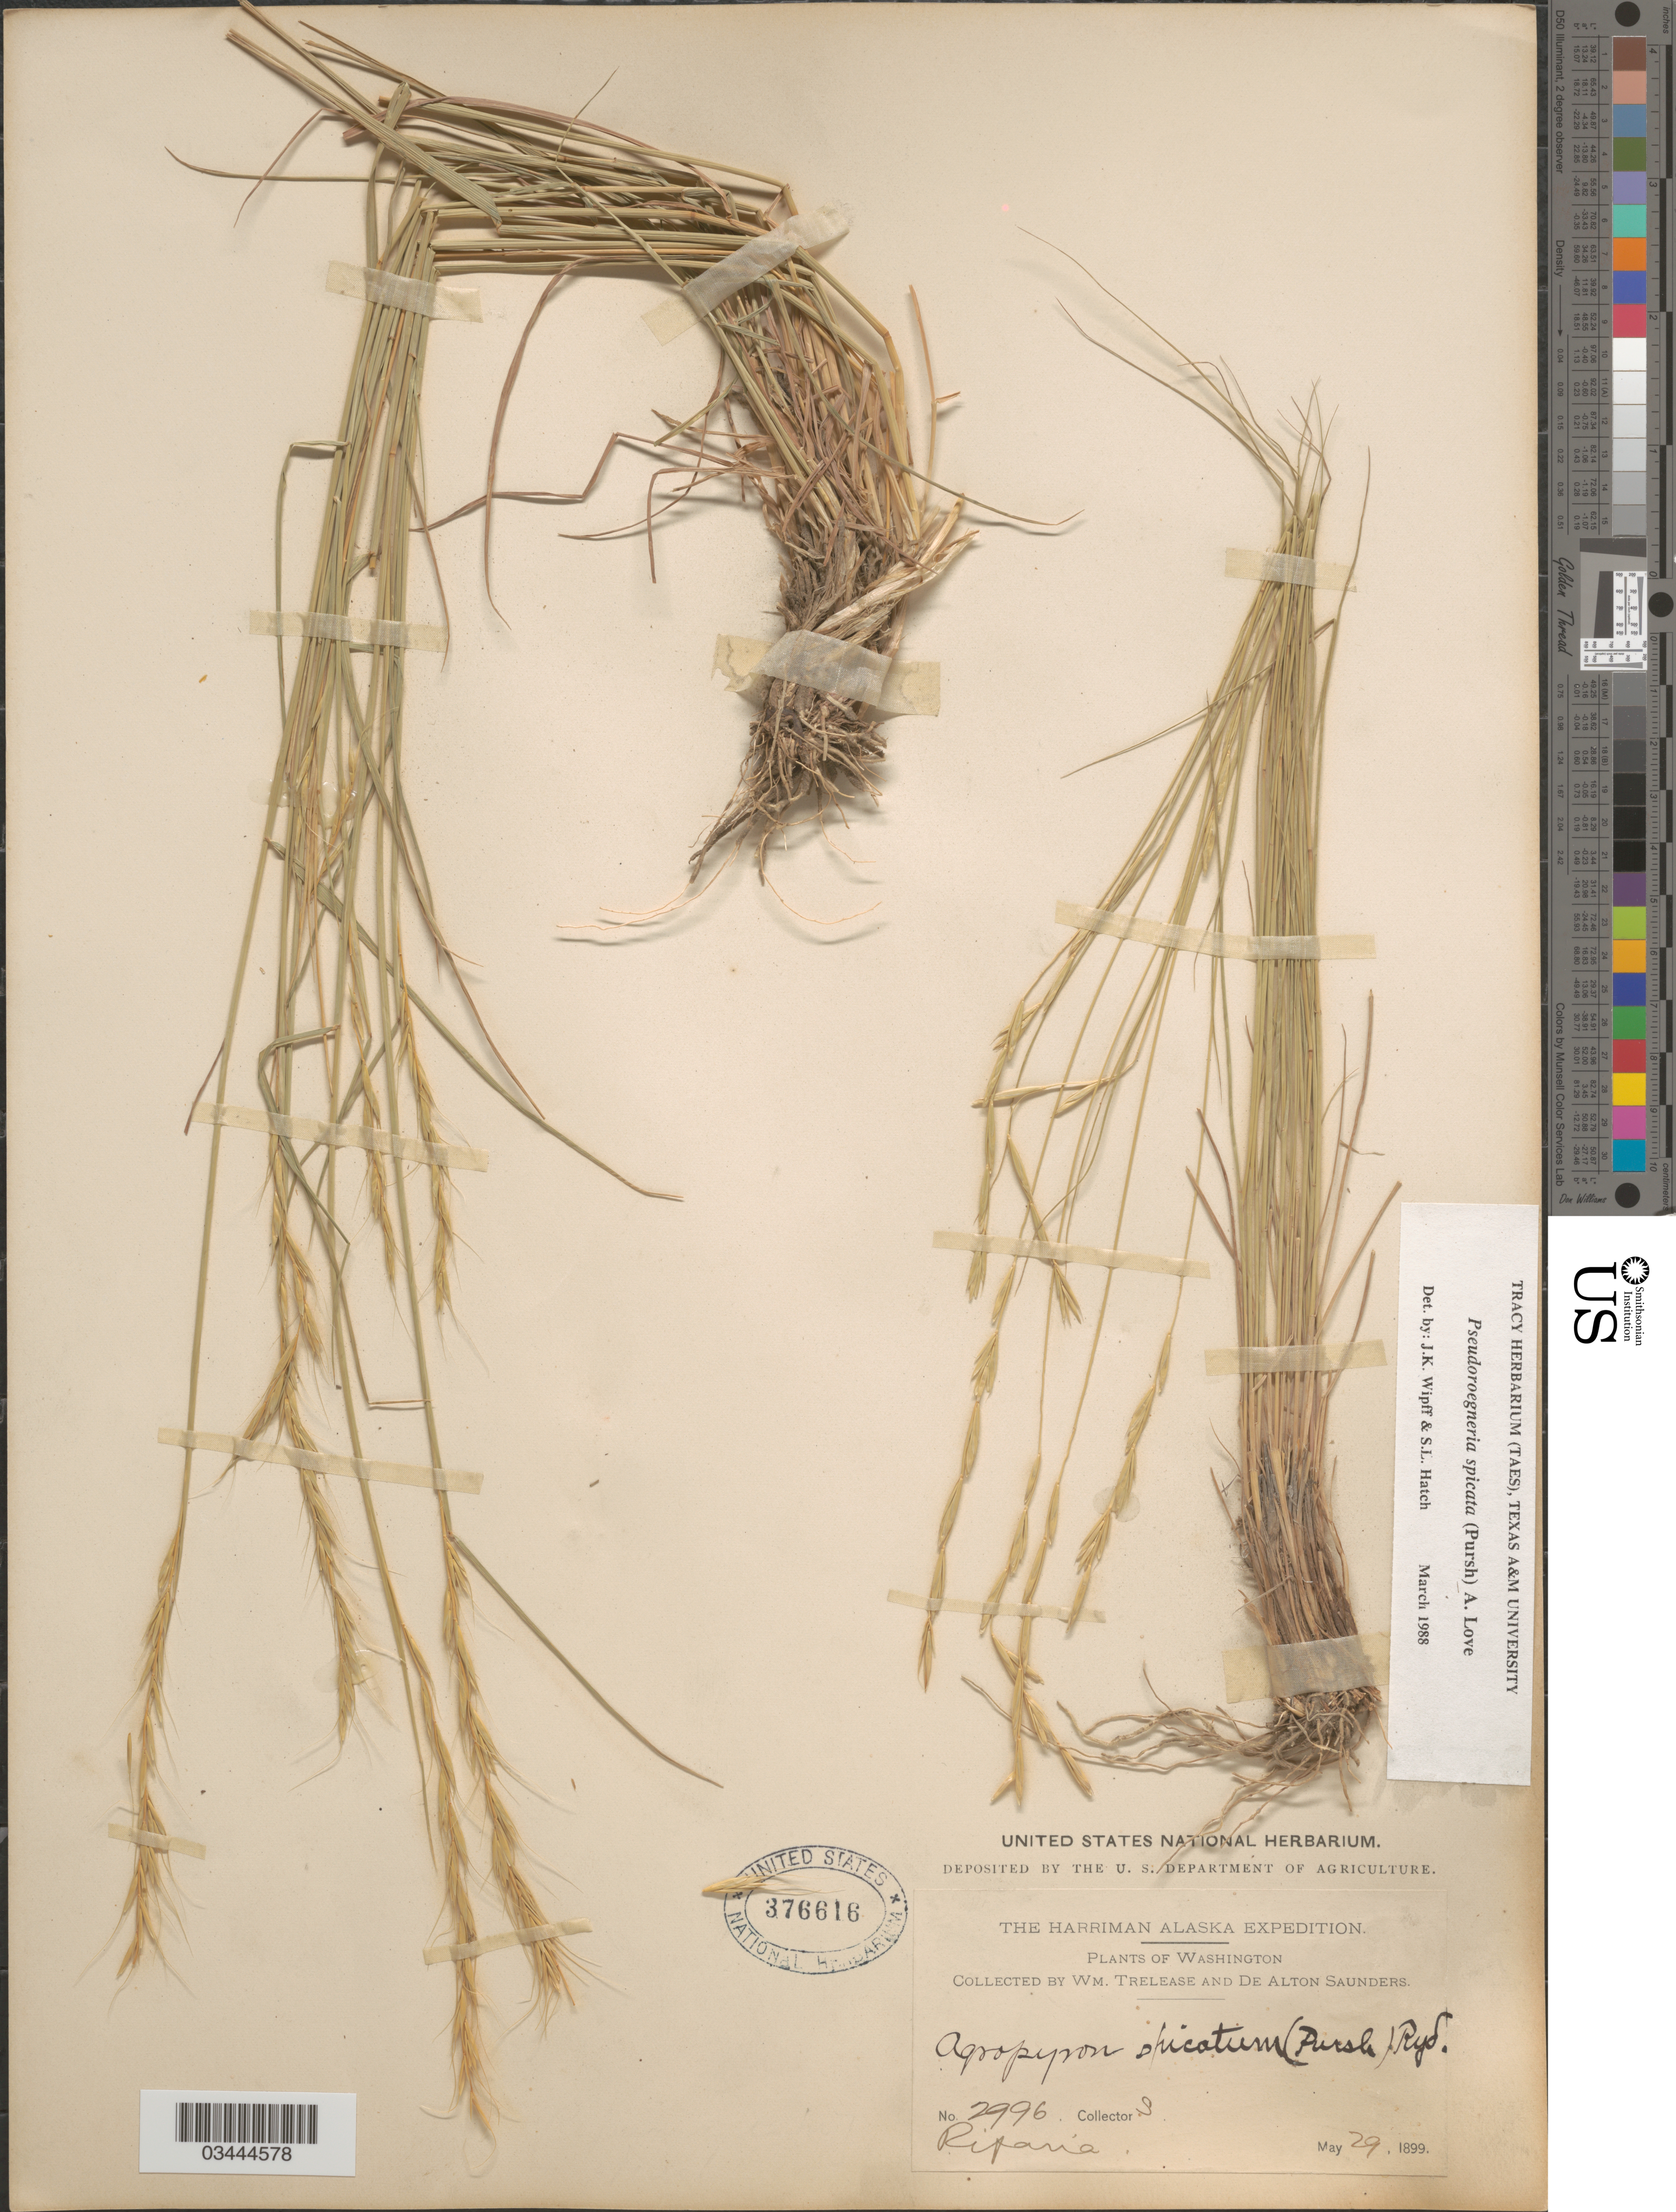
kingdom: Plantae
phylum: Tracheophyta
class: Liliopsida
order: Poales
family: Poaceae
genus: Pseudoroegneria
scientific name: Pseudoroegneria spicata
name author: (Pursh) Á. Löve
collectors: W. Trelease & D. A. Saunders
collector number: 2996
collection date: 1899-05-29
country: United States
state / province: Washington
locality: The Harriman Alaska Expedition. Riparia.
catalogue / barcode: US 376616